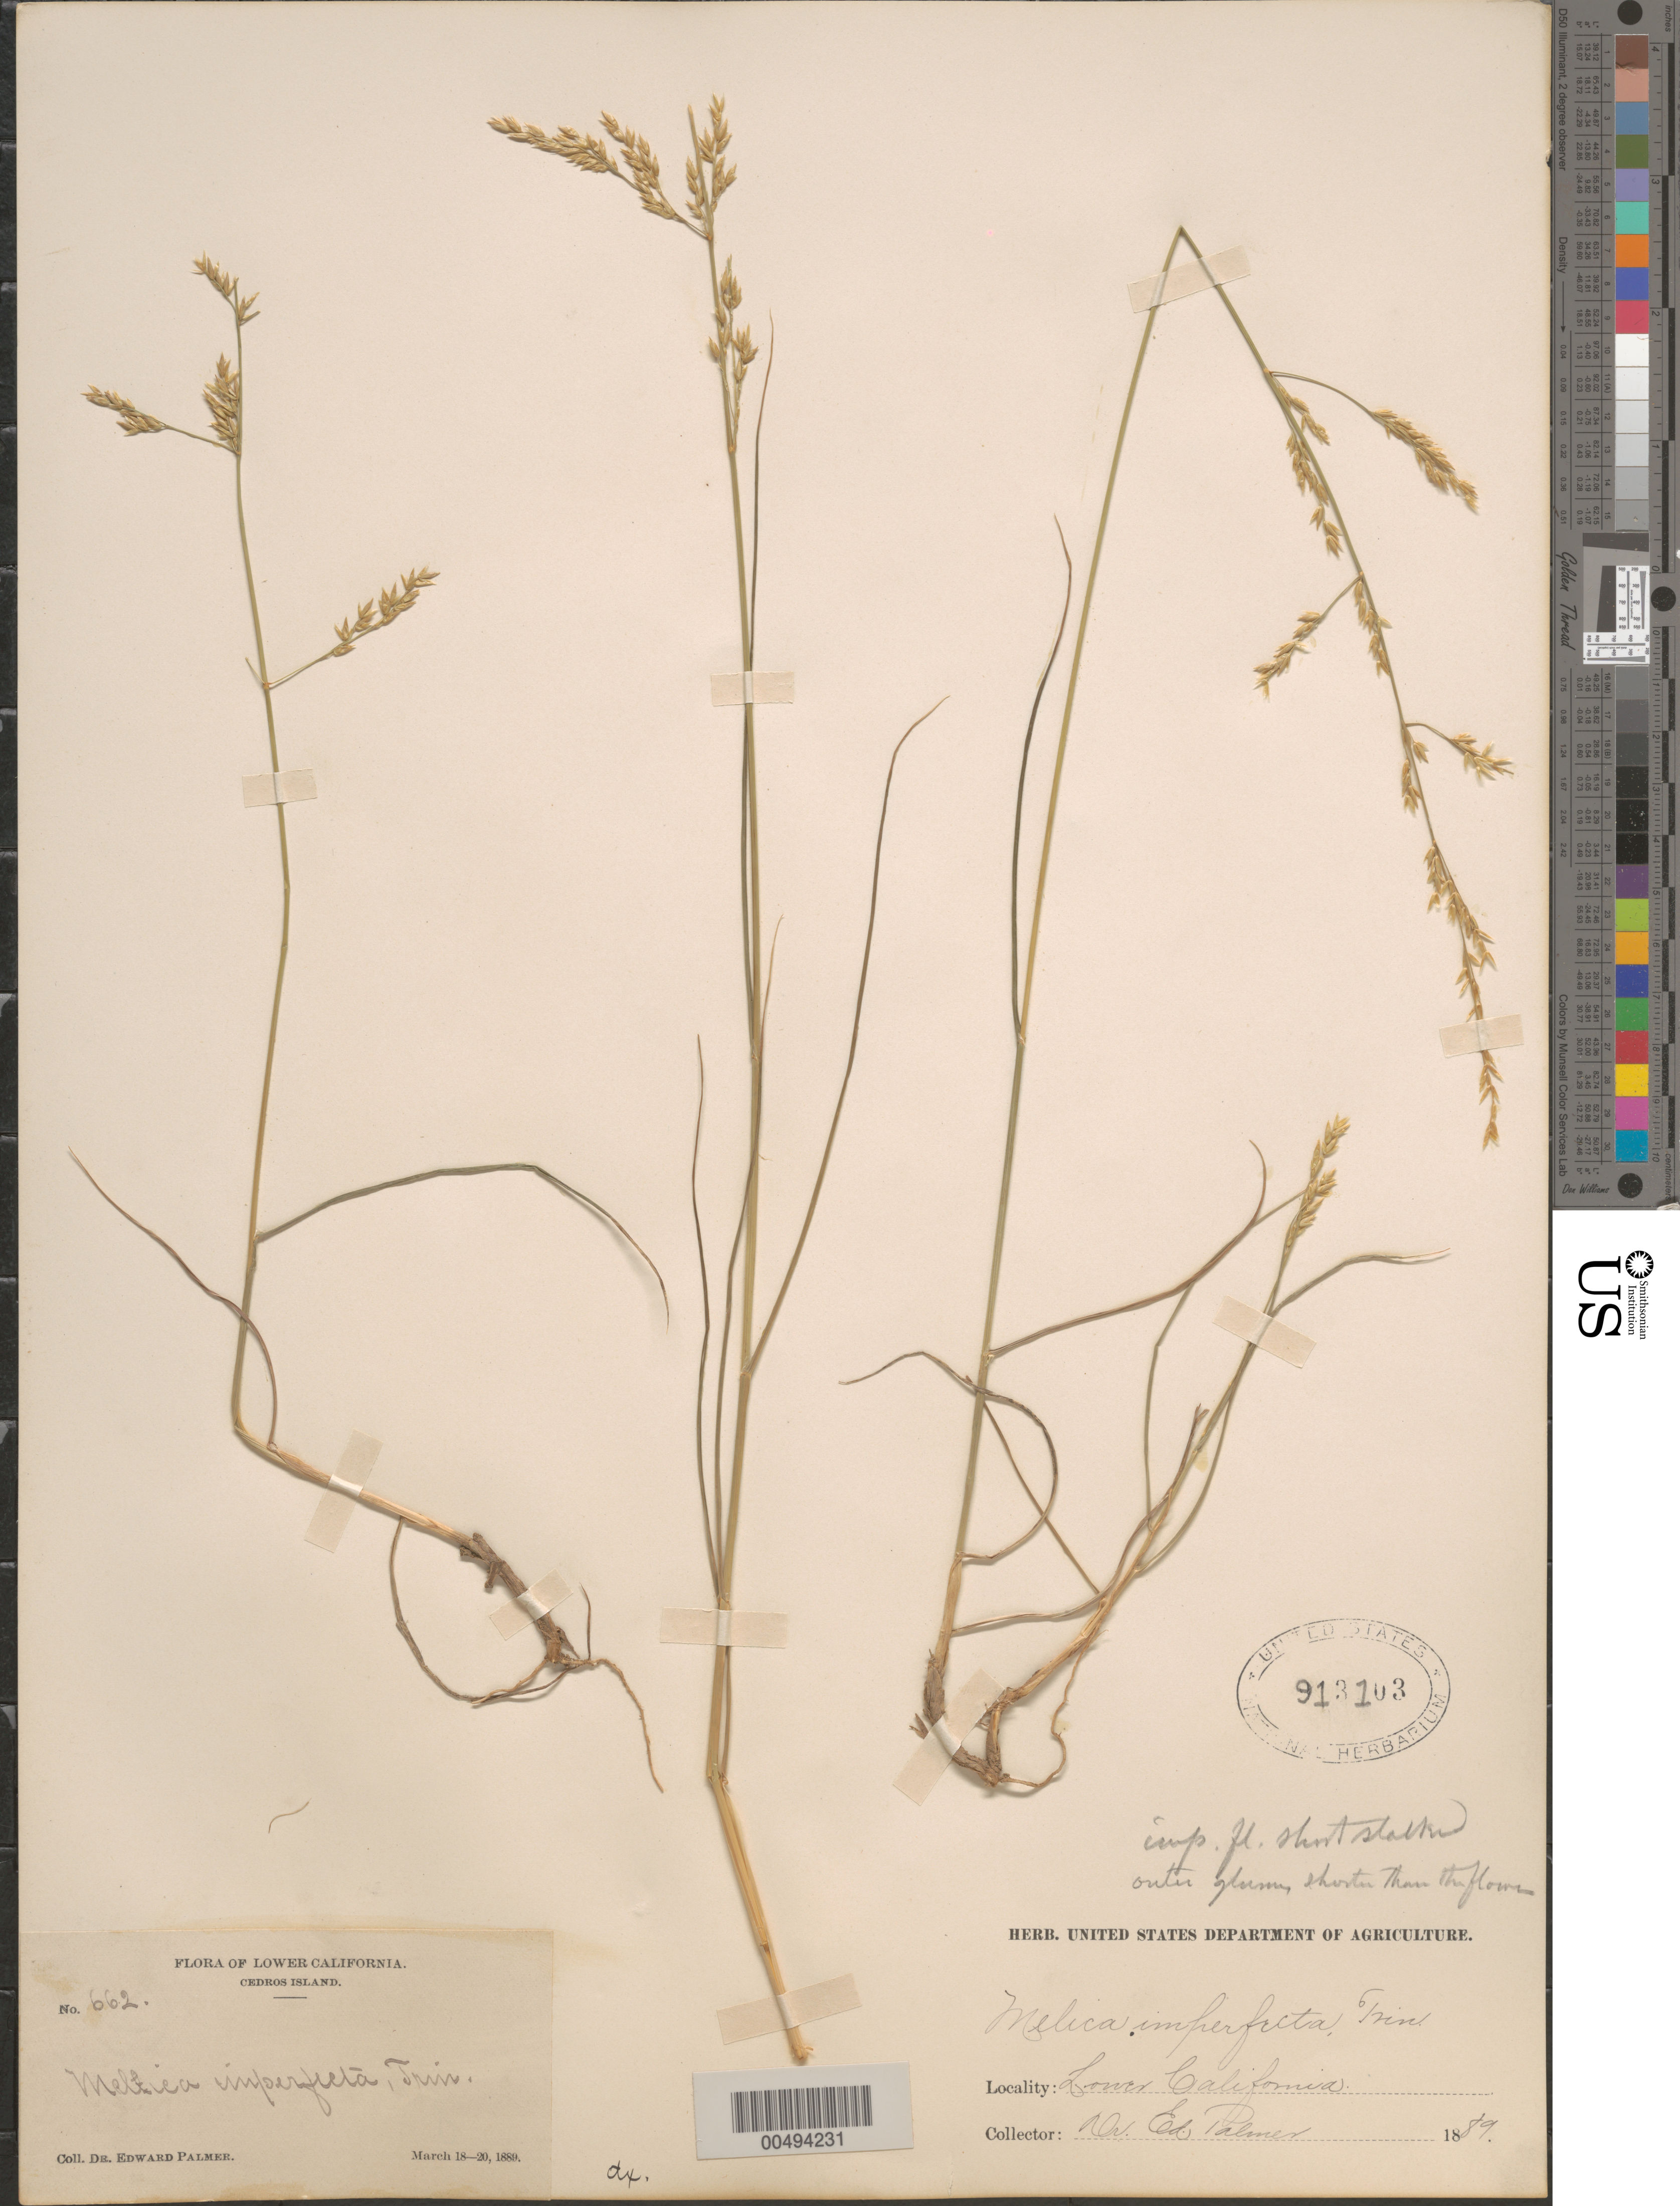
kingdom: Plantae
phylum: Tracheophyta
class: Liliopsida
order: Poales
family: Poaceae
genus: Melica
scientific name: Melica imperfecta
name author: Trin.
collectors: E. Palmer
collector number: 662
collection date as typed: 18 Mar 1889 to 20 Mar 1889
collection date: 1889-03-18/1889-03-20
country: Mexico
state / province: Baja California Norte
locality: Cedros Island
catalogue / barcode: US 913103